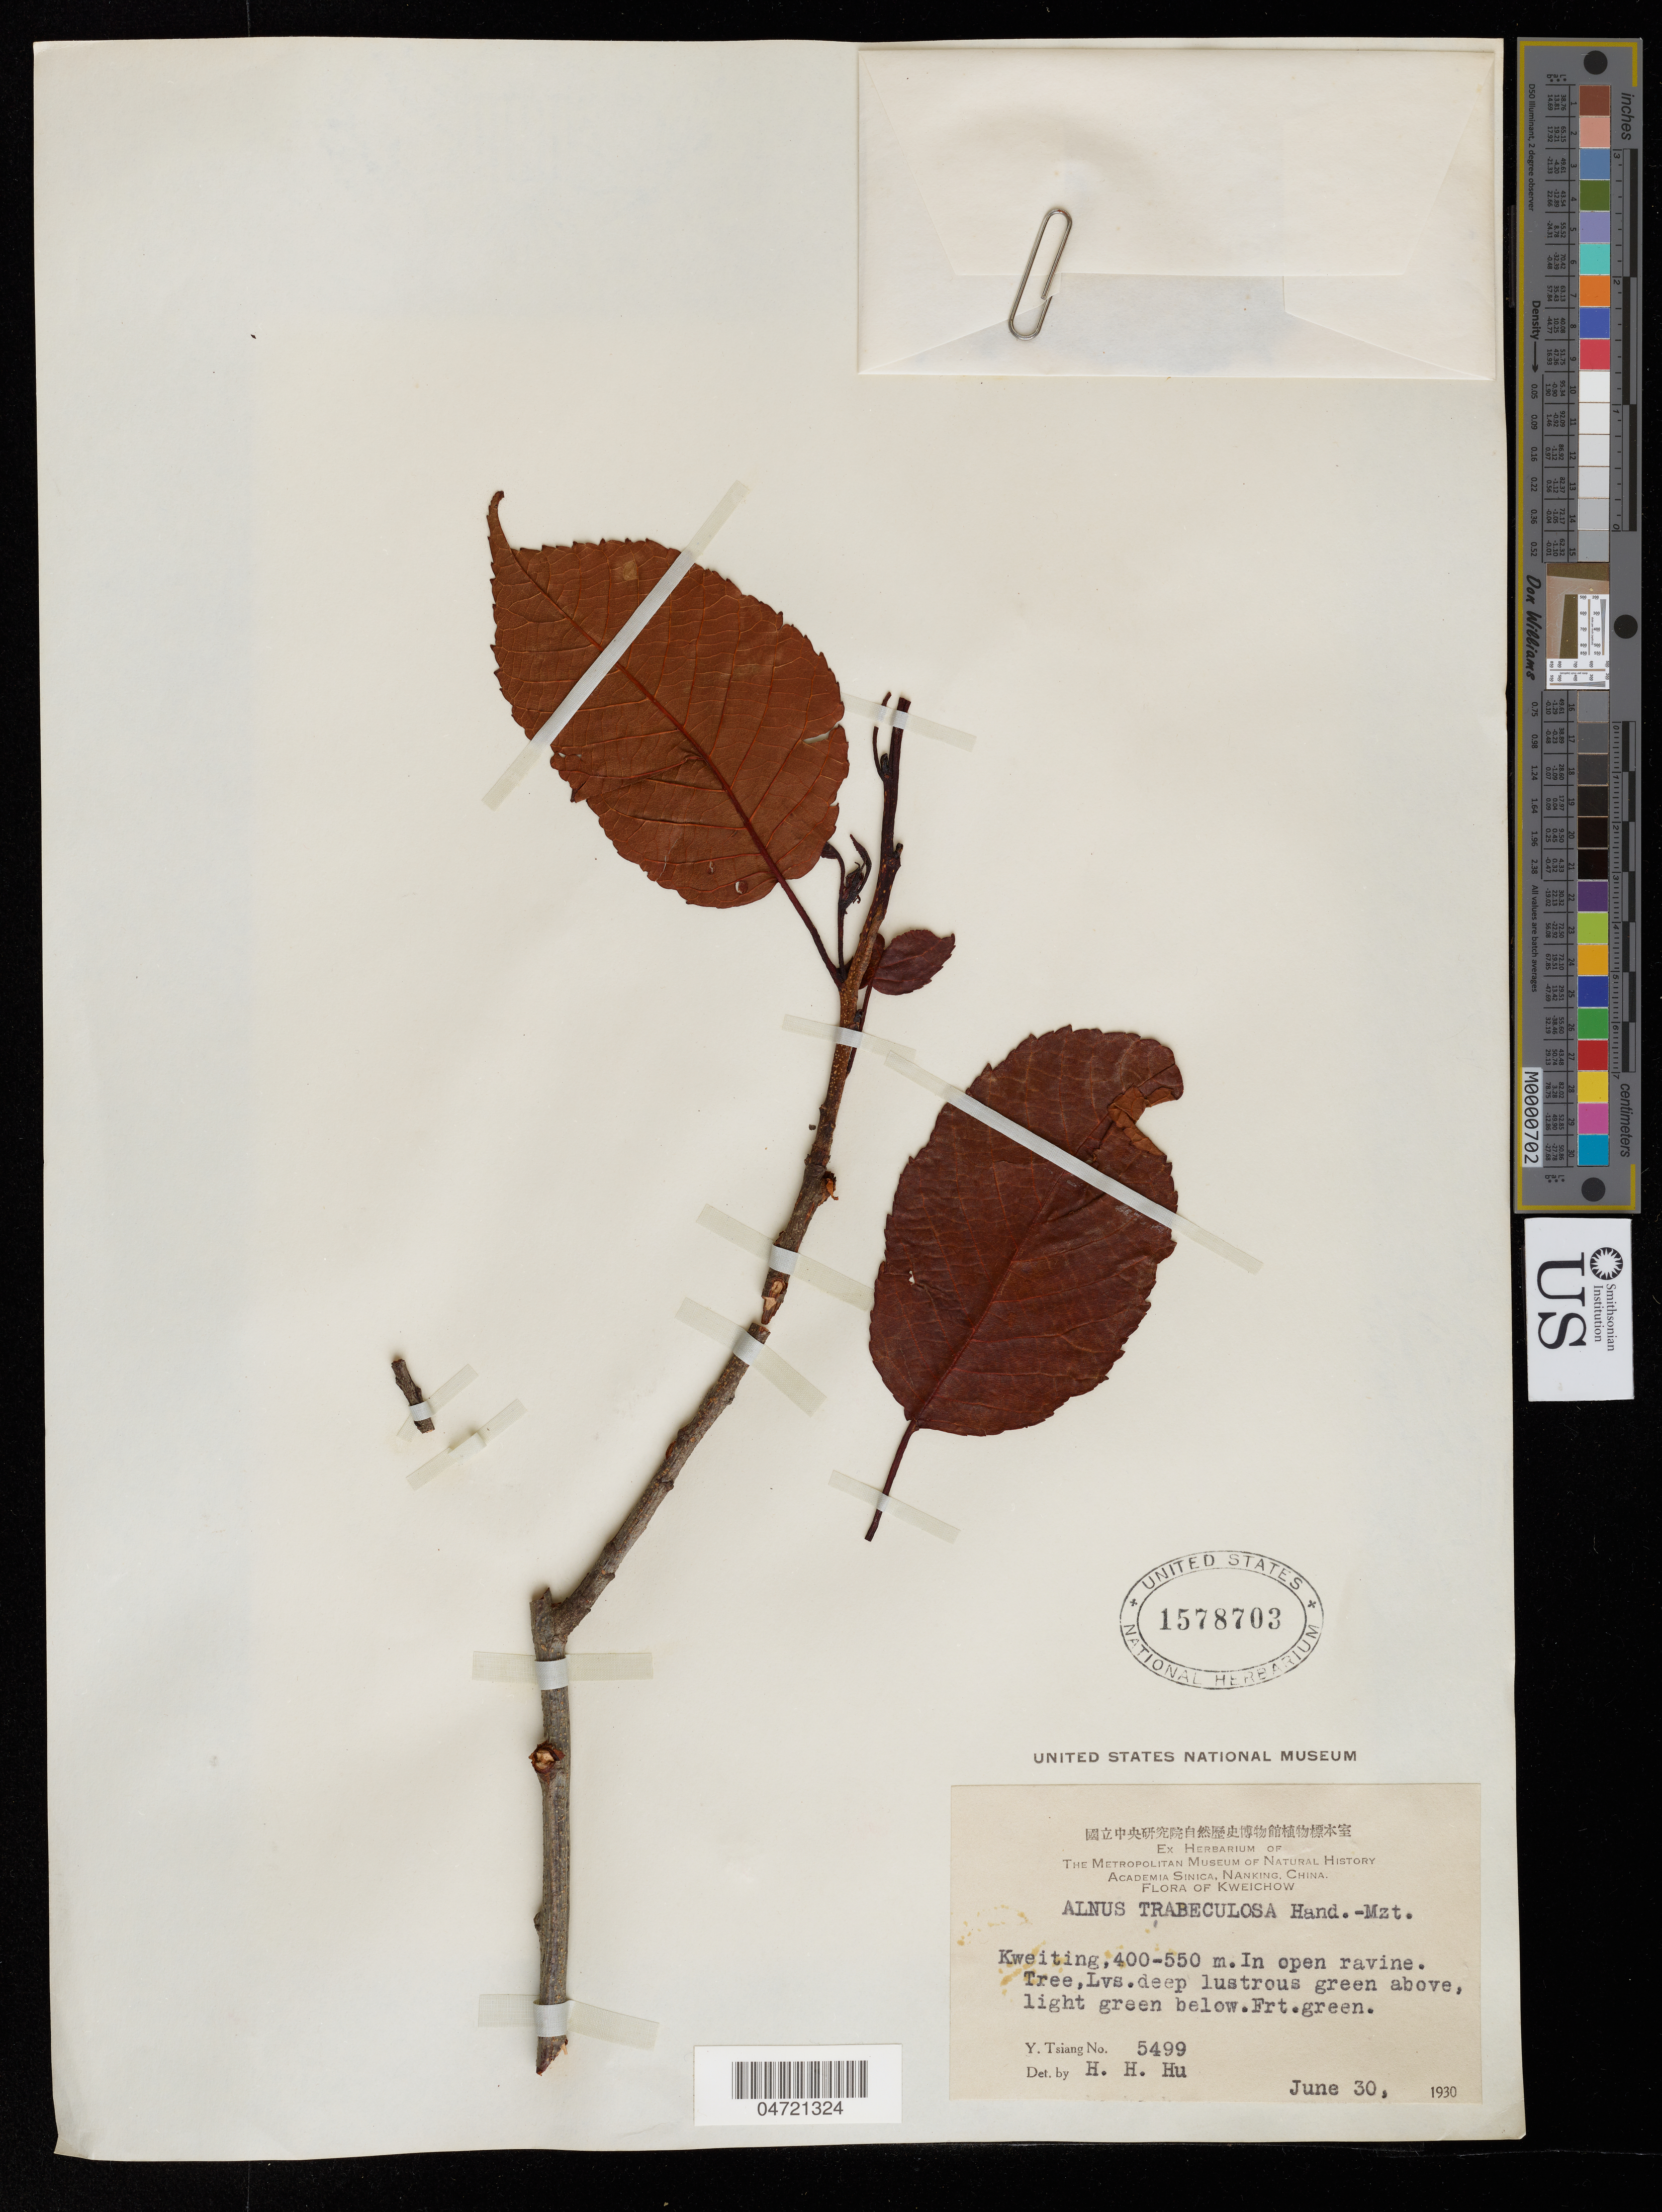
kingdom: Plantae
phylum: Tracheophyta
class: Magnoliopsida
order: Fagales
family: Betulaceae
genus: Alnus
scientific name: Alnus trabeculosa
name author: Hand.-Mazz.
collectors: Y. Tsiang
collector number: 5499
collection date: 1930-06-30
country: China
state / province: Guizhou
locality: Kweichow. Pinfa, Kweiting. In open ravine.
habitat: In oppen ravine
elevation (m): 400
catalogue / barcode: US 1578703